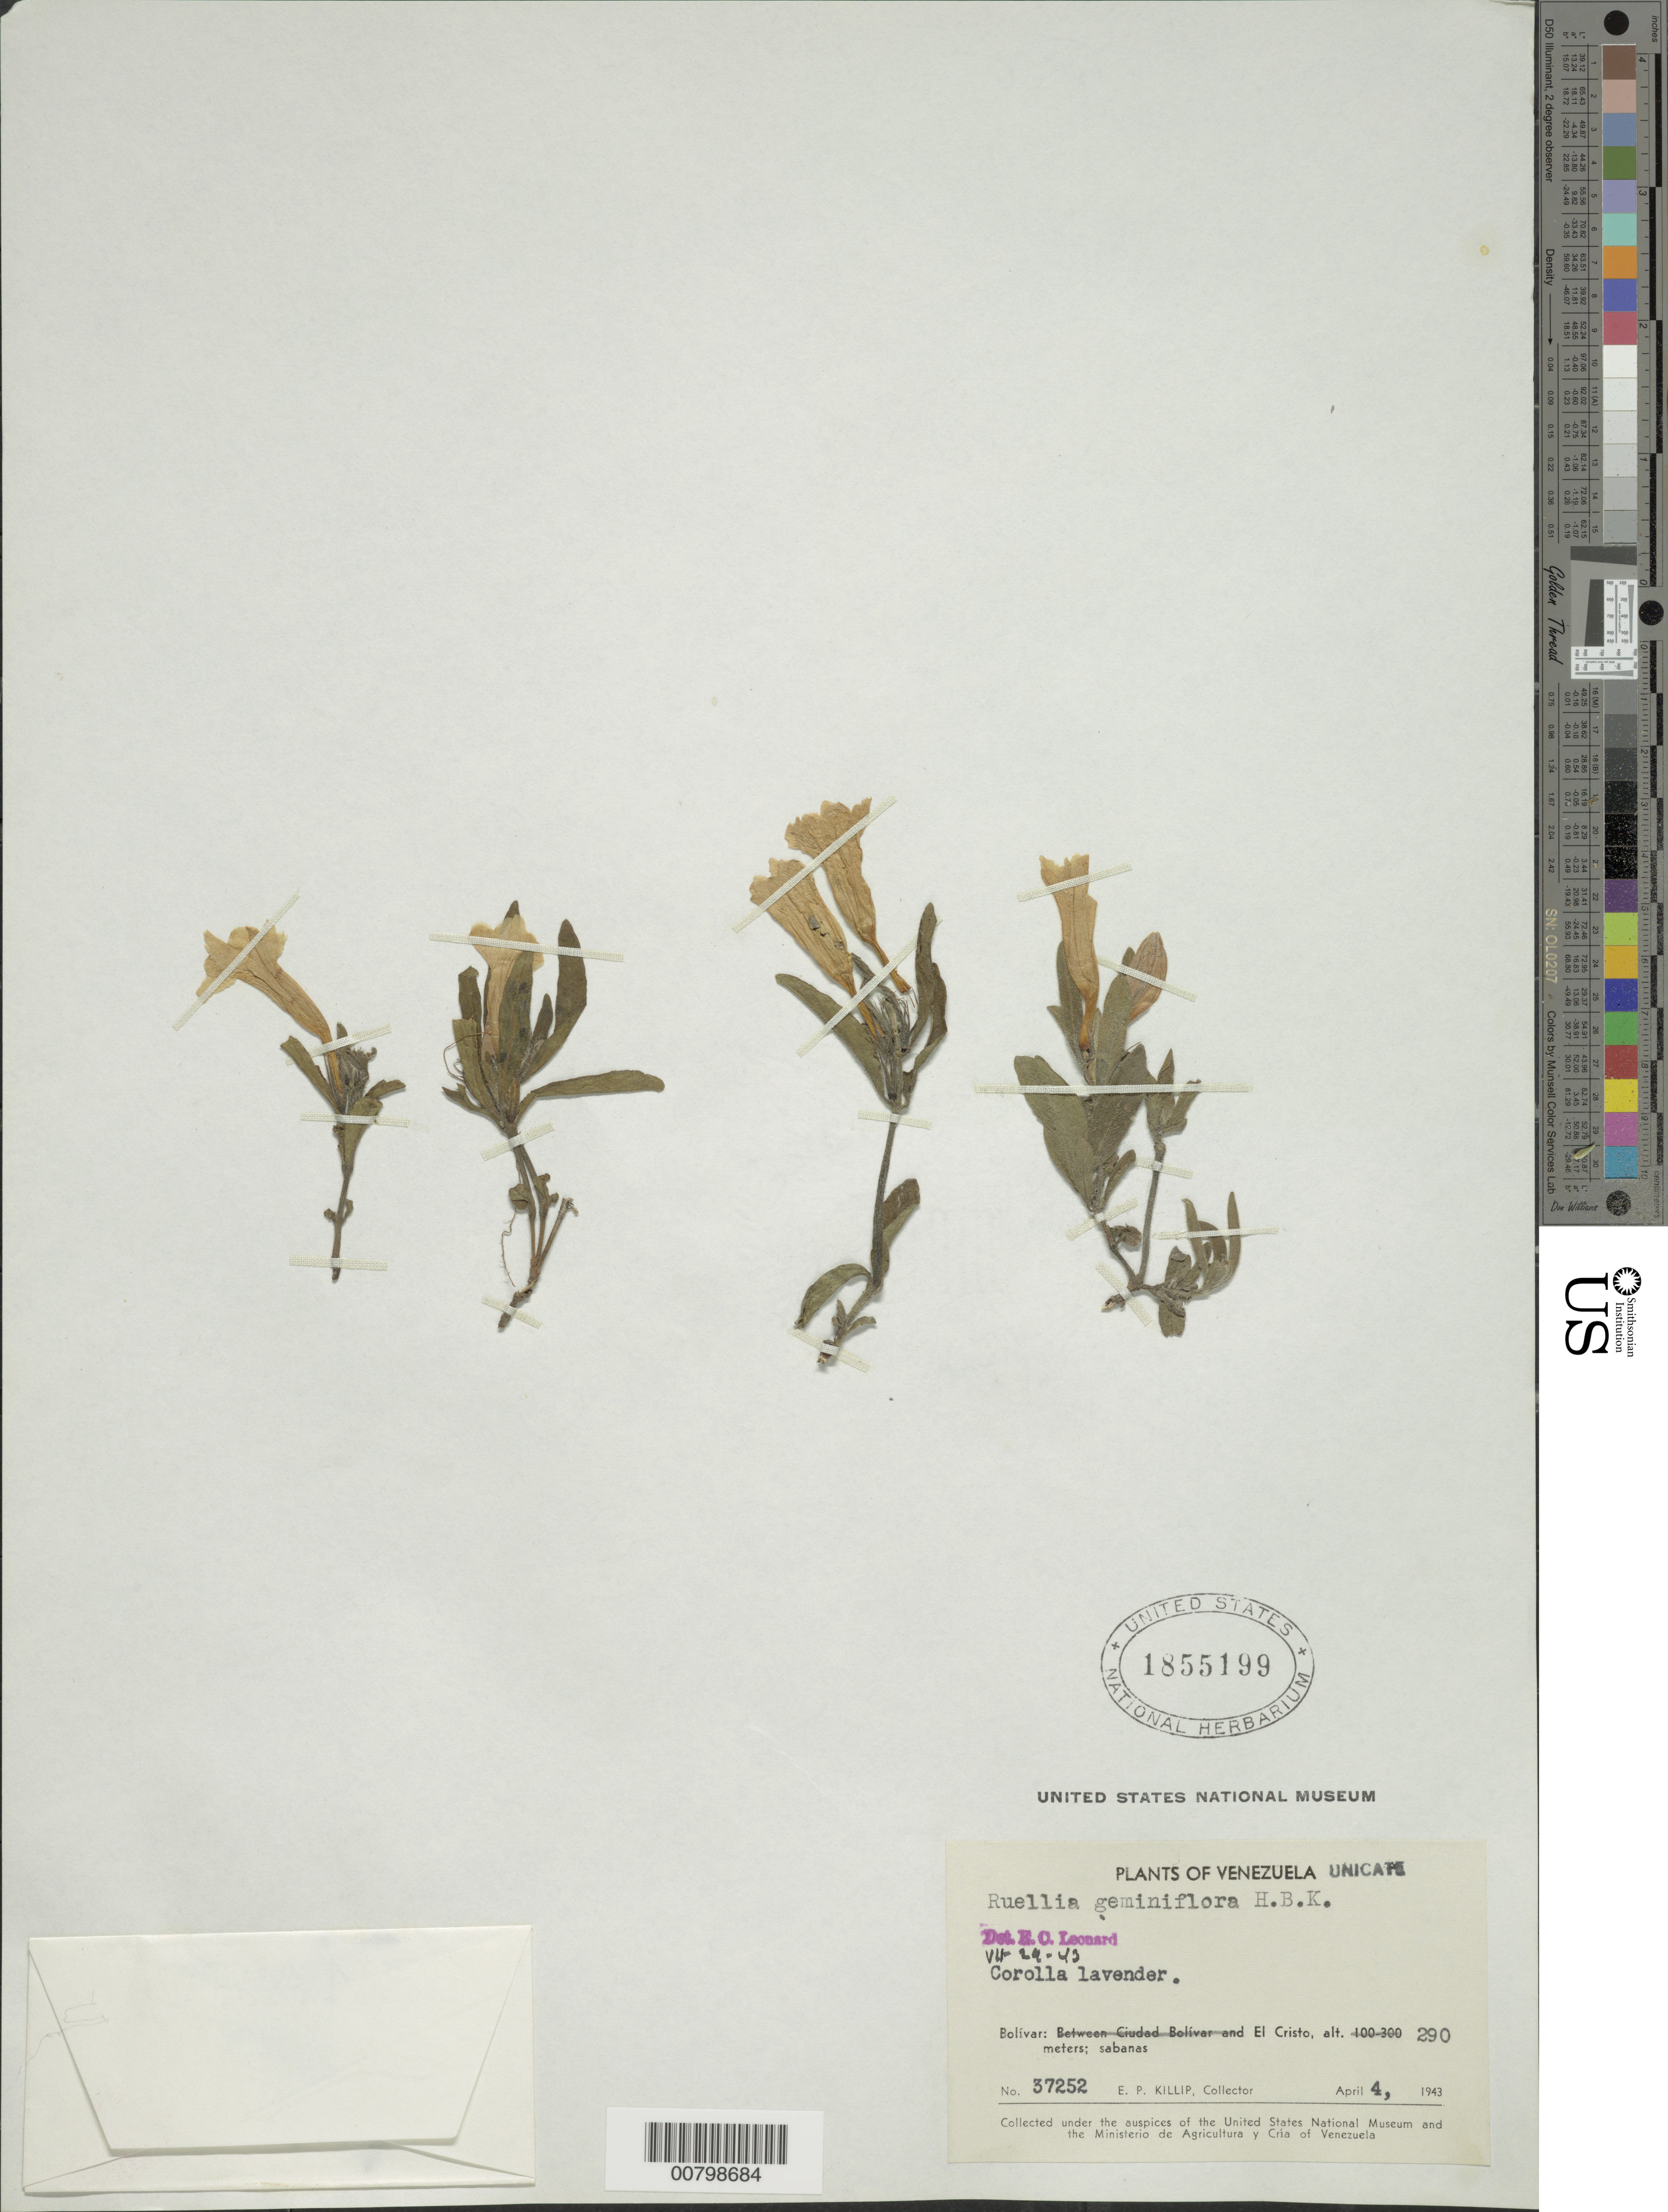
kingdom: Plantae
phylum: Tracheophyta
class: Magnoliopsida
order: Lamiales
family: Acanthaceae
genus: Ruellia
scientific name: Ruellia geminiflora var. angustifolia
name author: (Nees) Griseb.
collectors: E. P. Killip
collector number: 37252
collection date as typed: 4-Apr-43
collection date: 1943-04-04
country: Venezuela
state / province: Bolívar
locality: El Cristo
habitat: Savanna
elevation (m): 290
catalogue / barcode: US 1855199